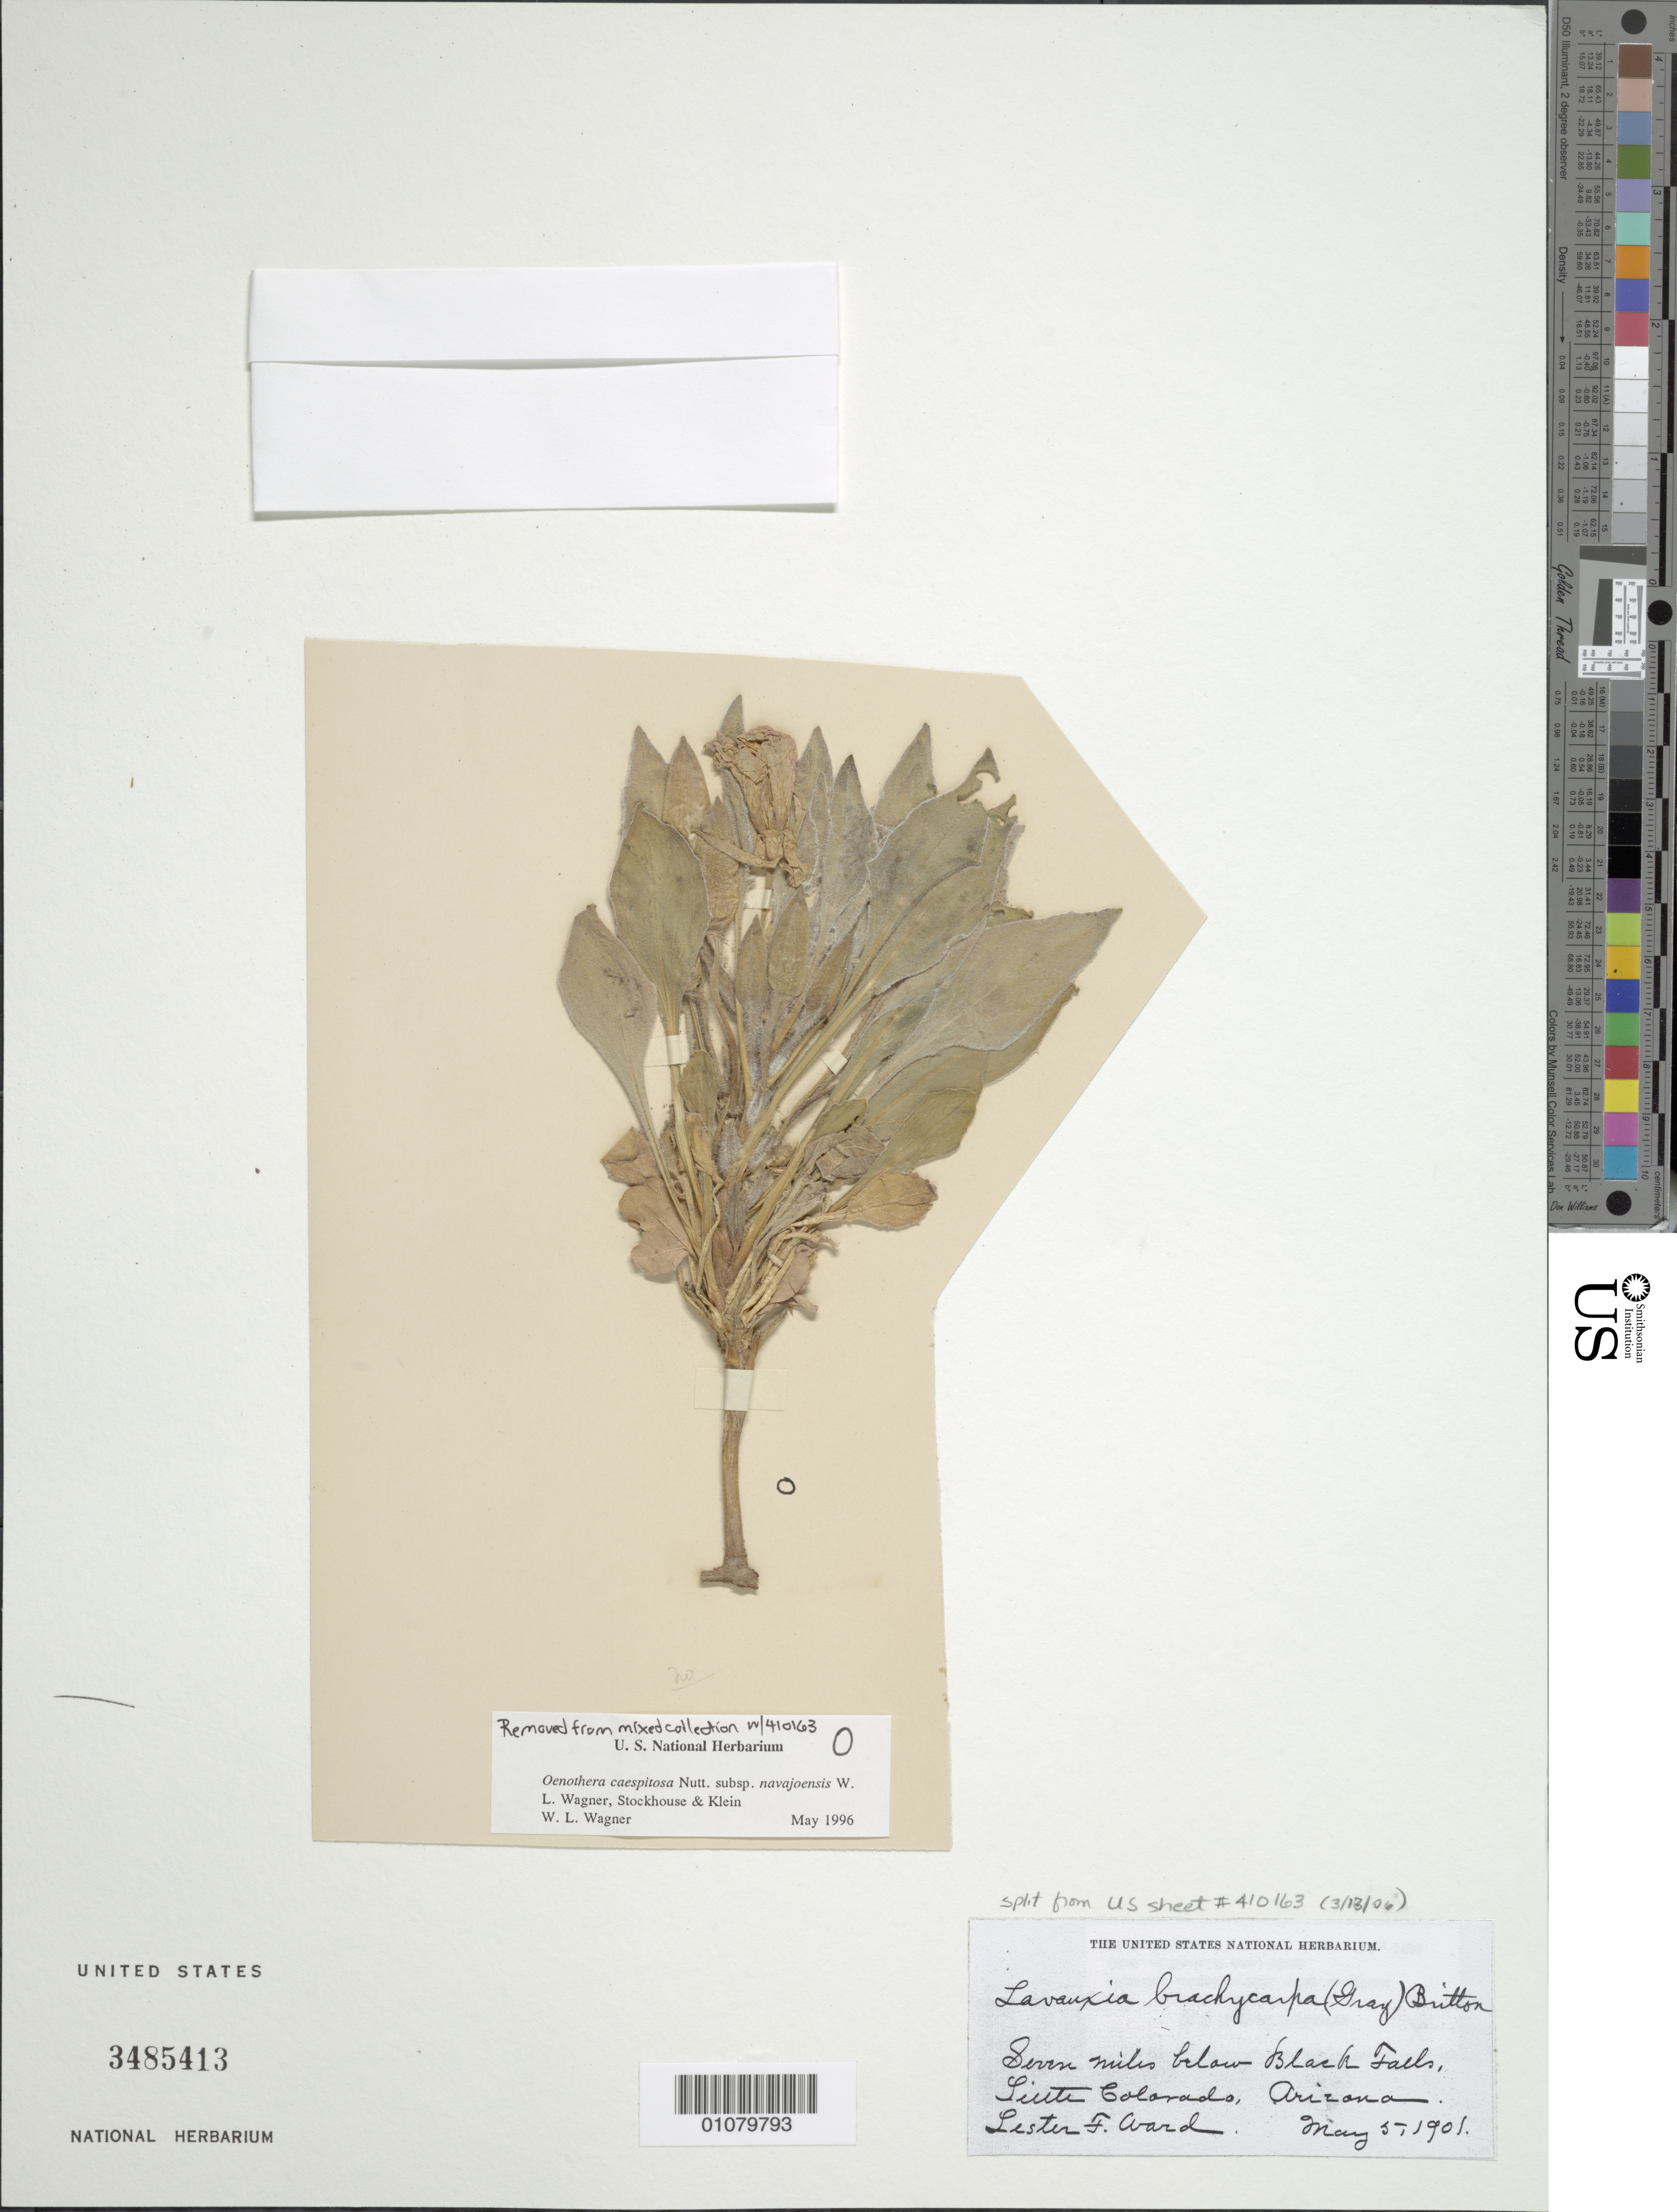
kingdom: Plantae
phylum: Tracheophyta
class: Magnoliopsida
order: Myrtales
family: Onagraceae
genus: Oenothera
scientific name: Oenothera cespitosa subsp. navajoensis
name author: W.L. Wagner et al.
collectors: L. F. Ward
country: United States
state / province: Arizona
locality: Little Colorado, 7 mi below Black Falls.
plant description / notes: Separated from USNH sheet # 410163 collected by L.F. Ward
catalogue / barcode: US 3485413